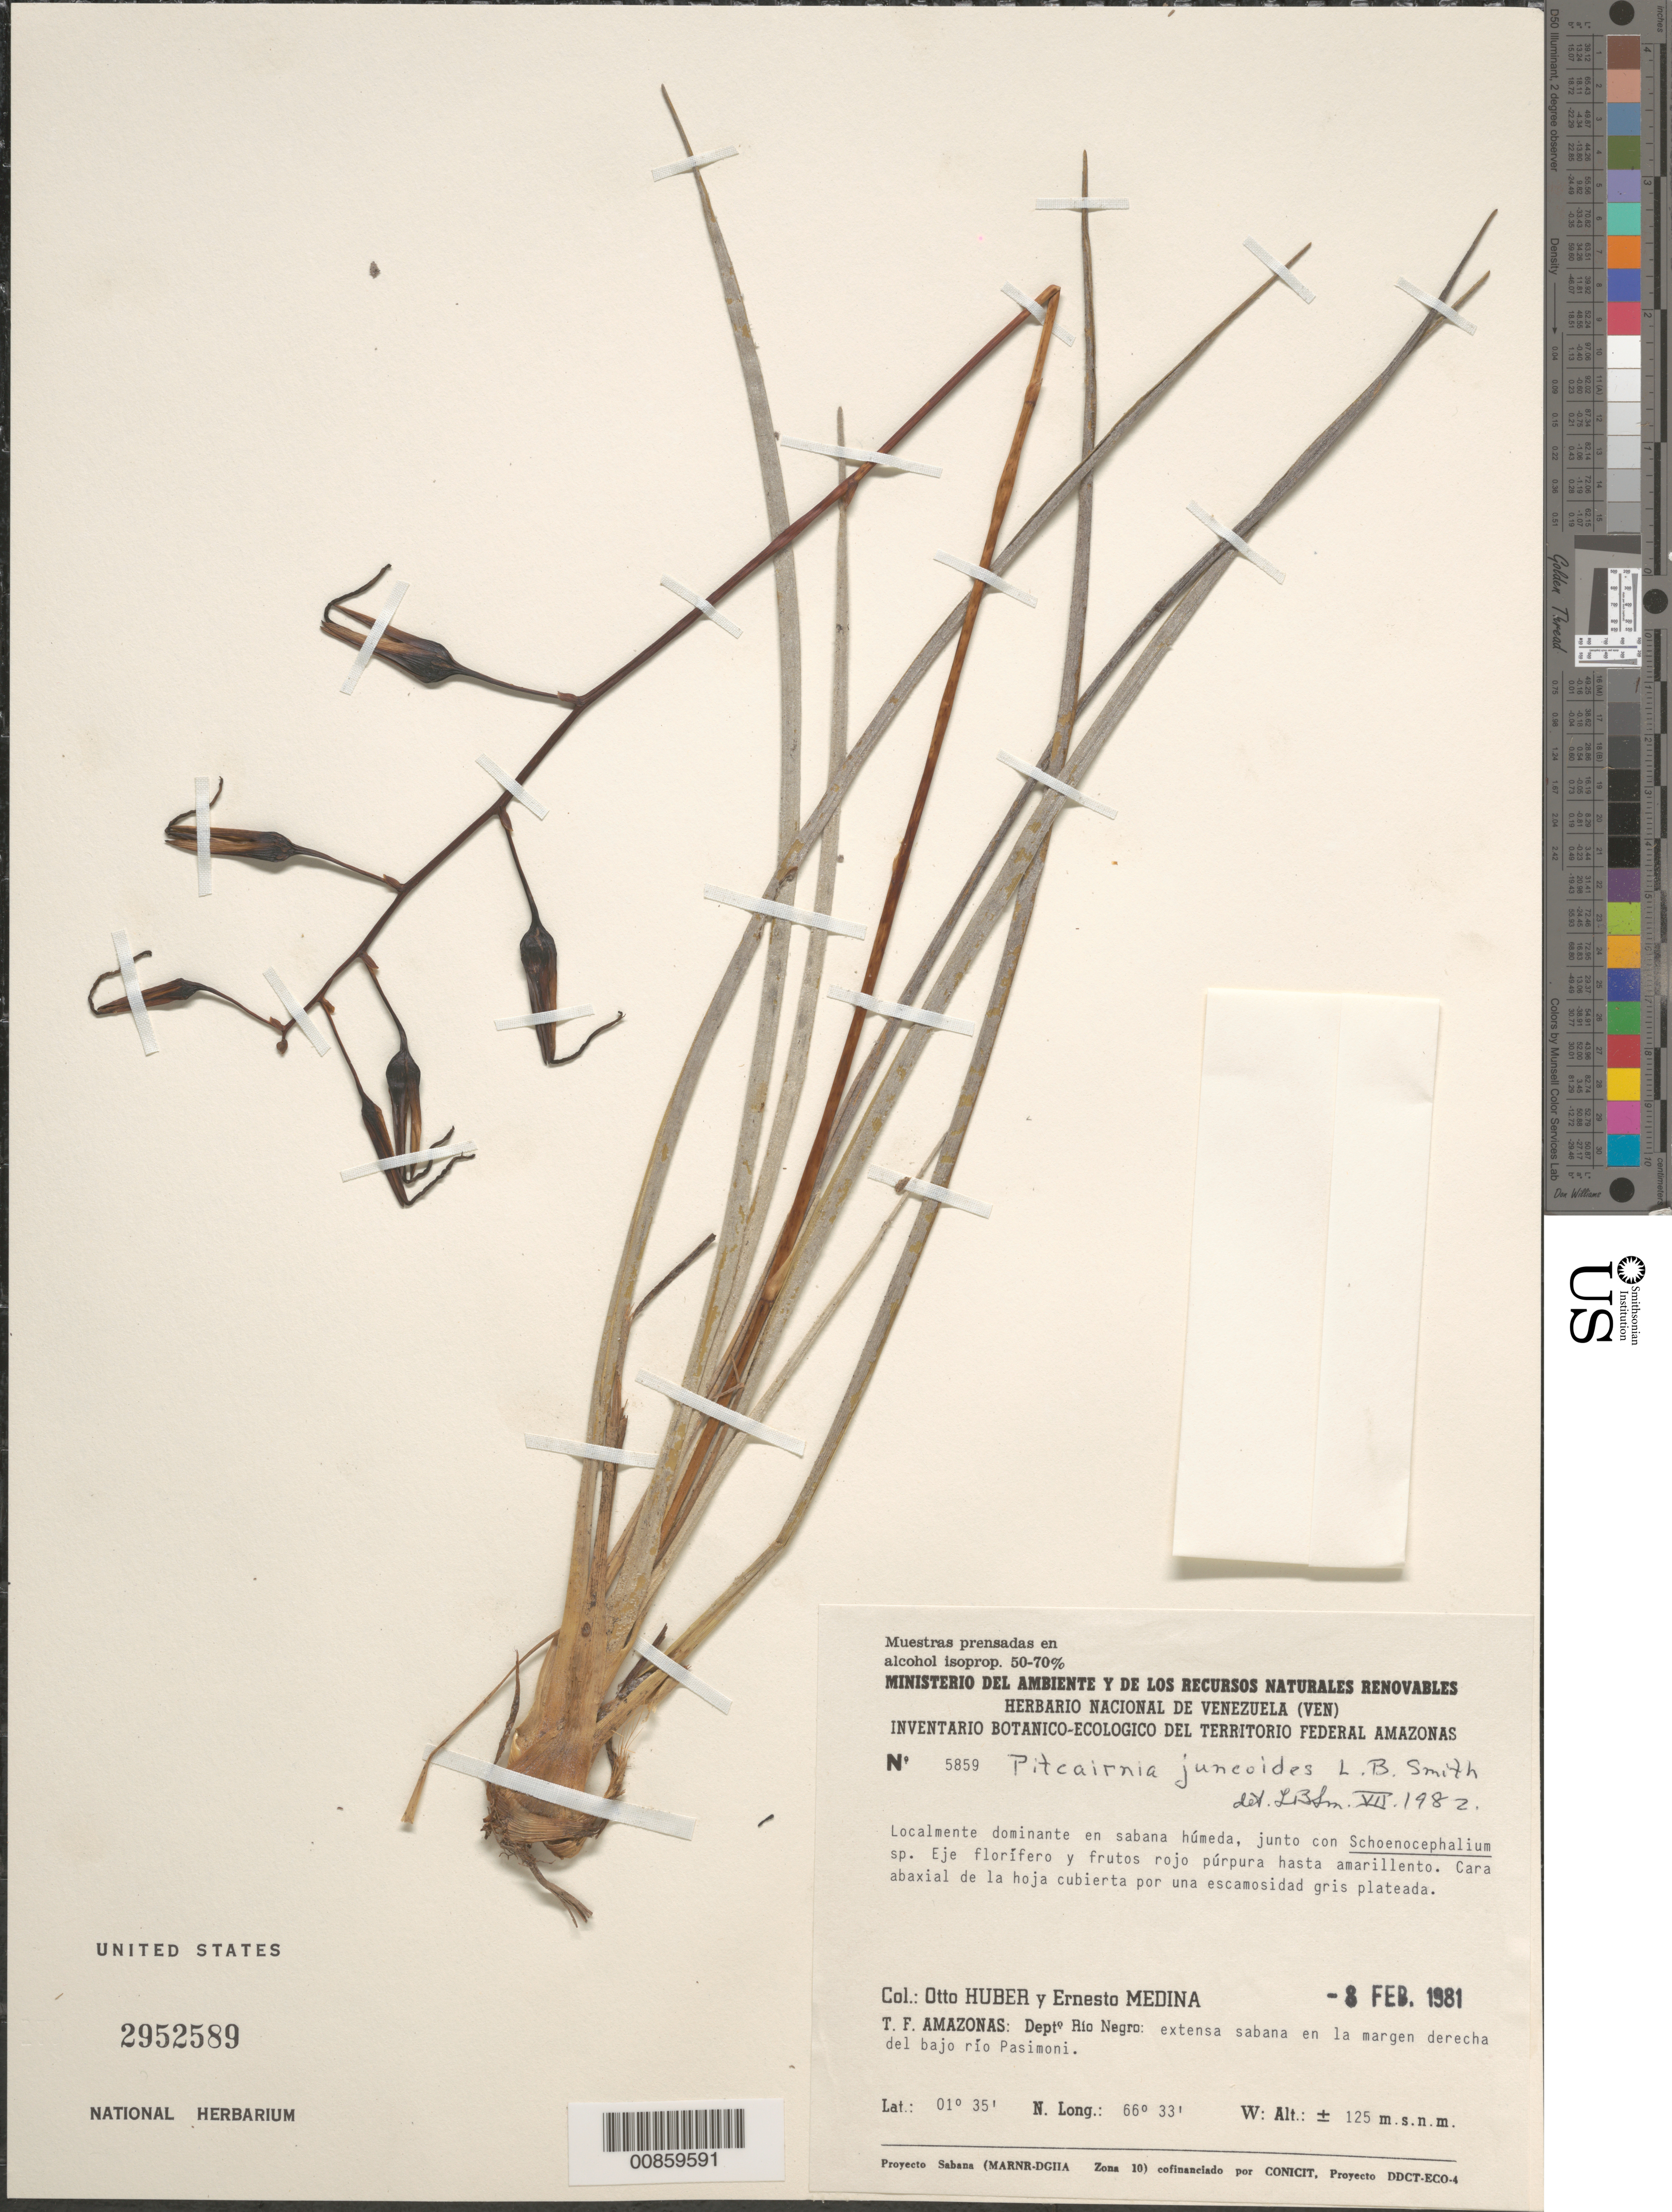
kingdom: Plantae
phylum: Tracheophyta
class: Liliopsida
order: Poales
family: Bromeliaceae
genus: Pitcairnia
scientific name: Pitcairnia juncoides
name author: L.B. Sm.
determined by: Smith, Lyman B., (US), NMNH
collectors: O. Huber & E. Medina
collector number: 5859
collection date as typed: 8-Feb-81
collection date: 1981-02-08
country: Venezuela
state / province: Amazonas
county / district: Río Negro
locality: Bajo Pasimoni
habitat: Sabana húmeda; extensa sabana en la margen derecha del bajo río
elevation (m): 125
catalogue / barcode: US 2952589